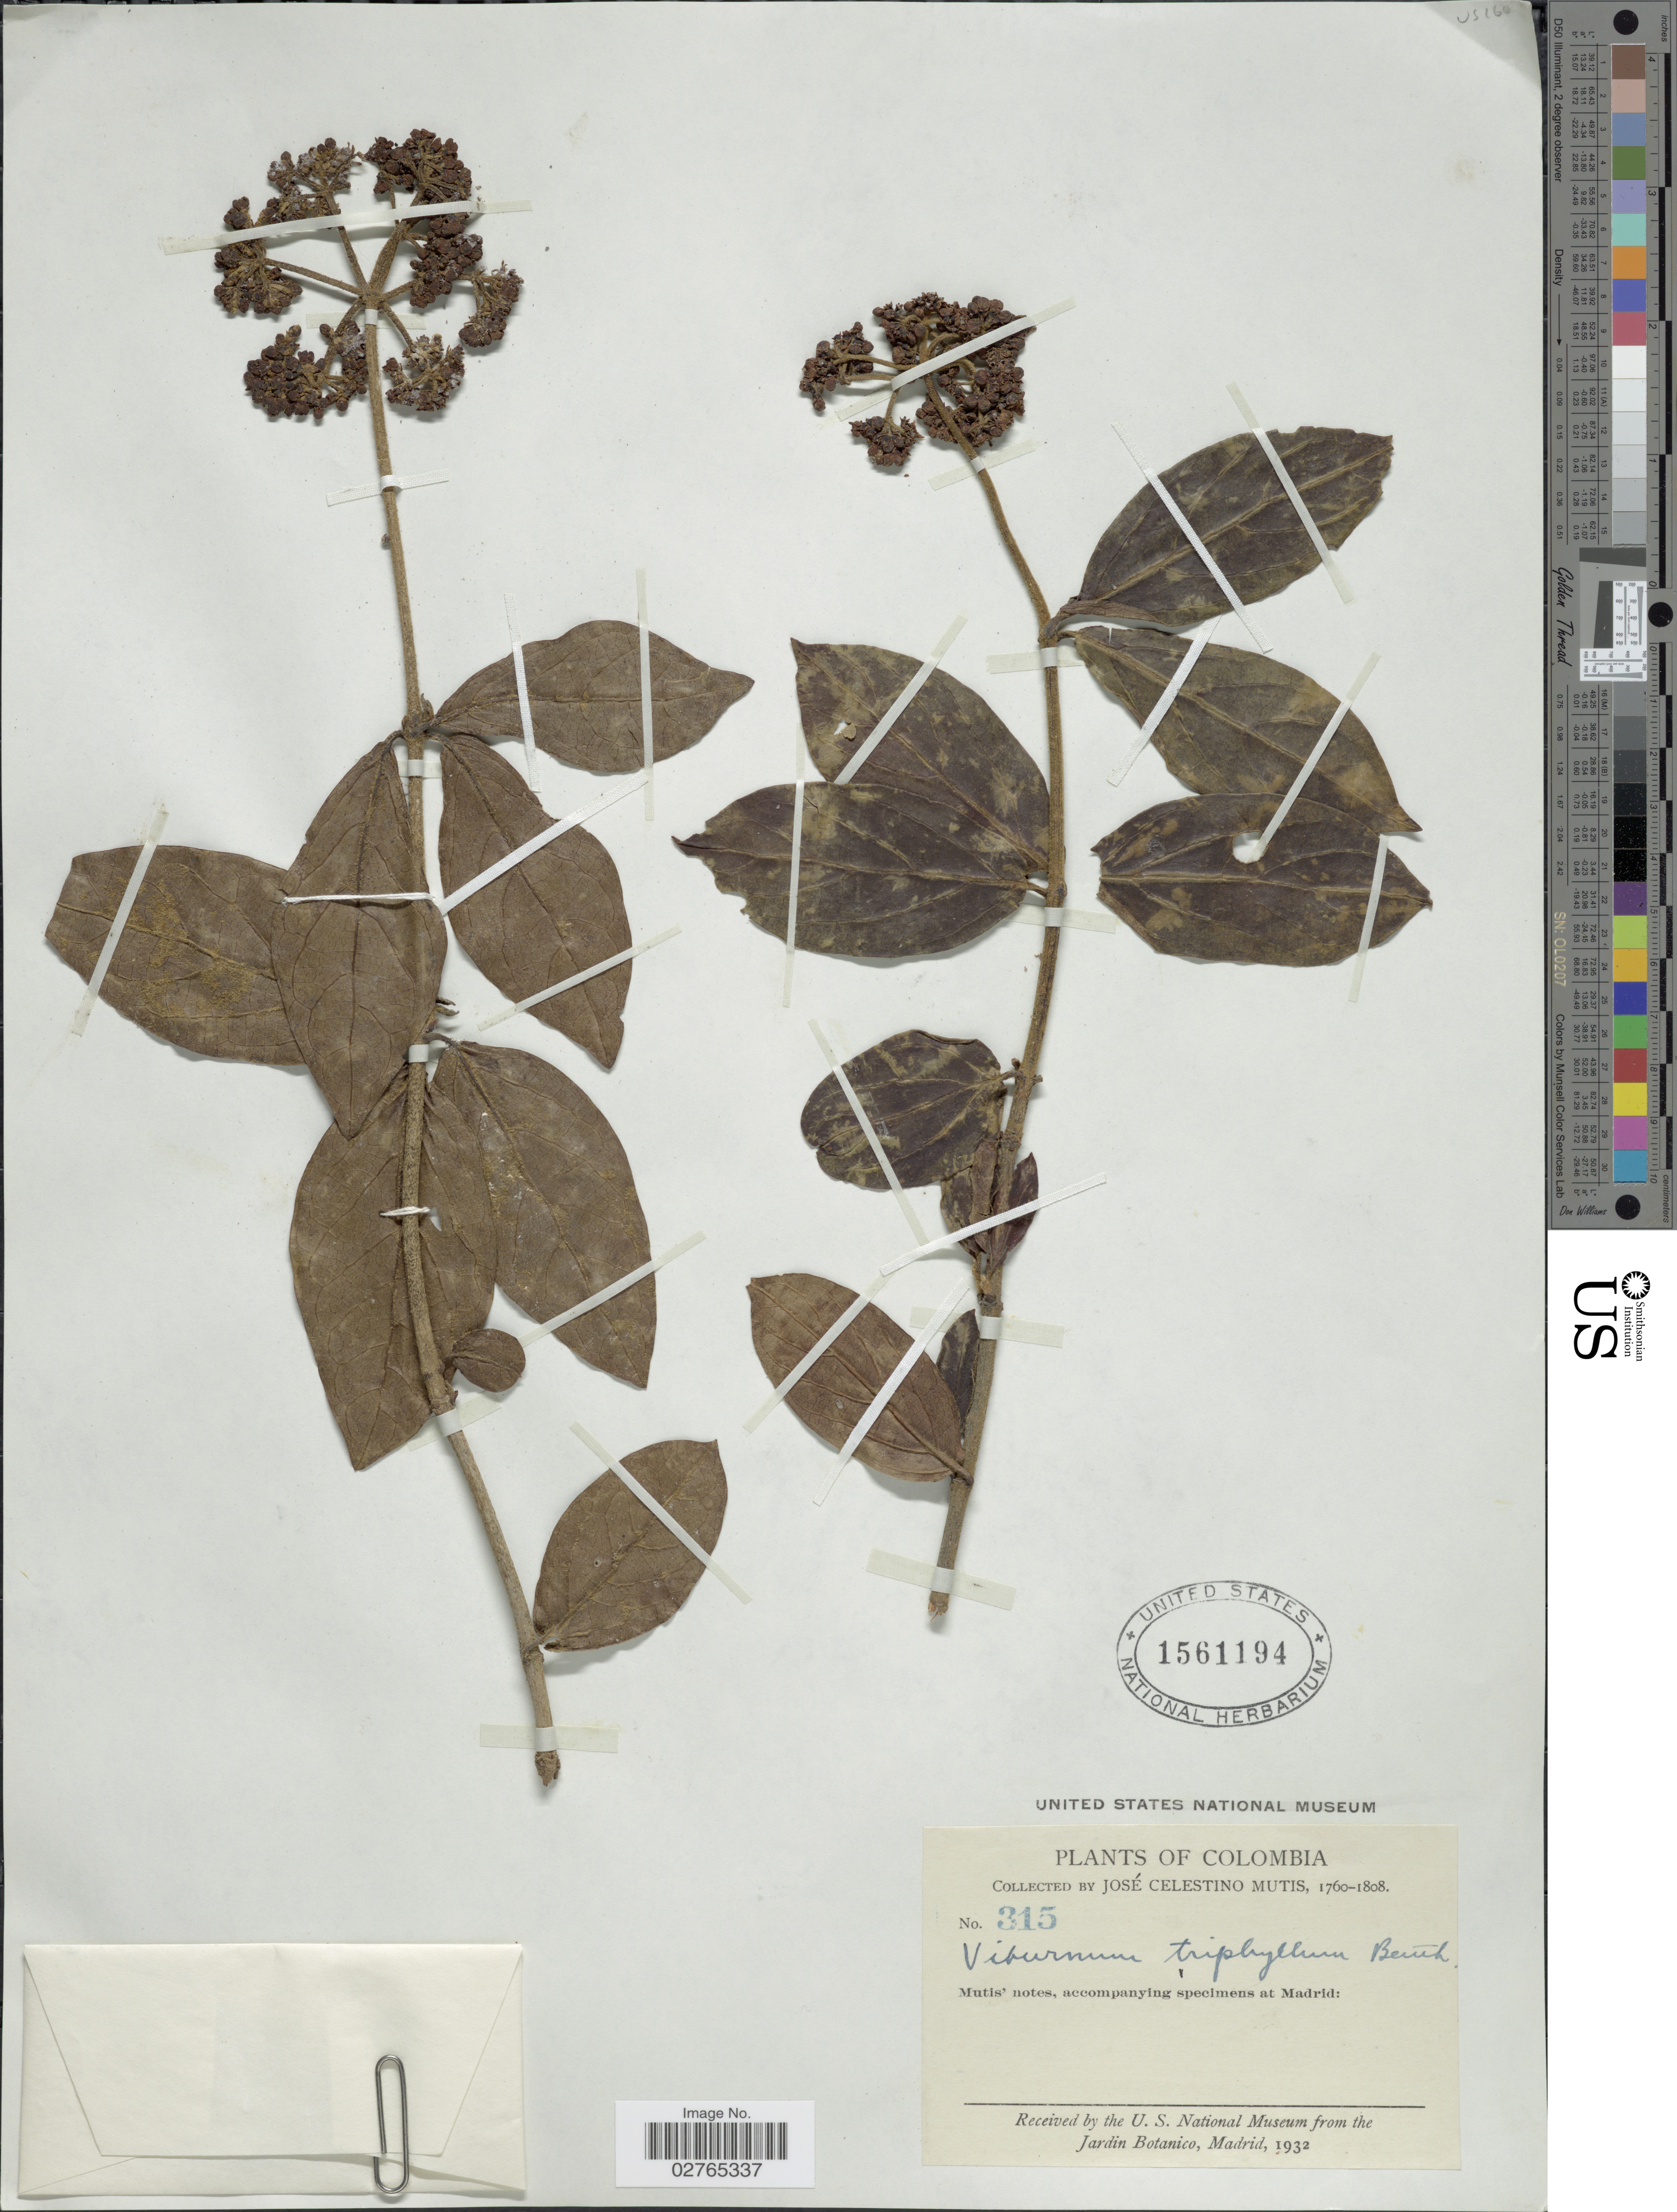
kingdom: Plantae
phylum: Tracheophyta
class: Magnoliopsida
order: Dipsacales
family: Viburnaceae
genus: Viburnum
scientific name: Viburnum triphyllum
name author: Benth.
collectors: J. C. B. Mutis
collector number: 315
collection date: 1760/1808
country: Colombia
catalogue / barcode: US 1561194